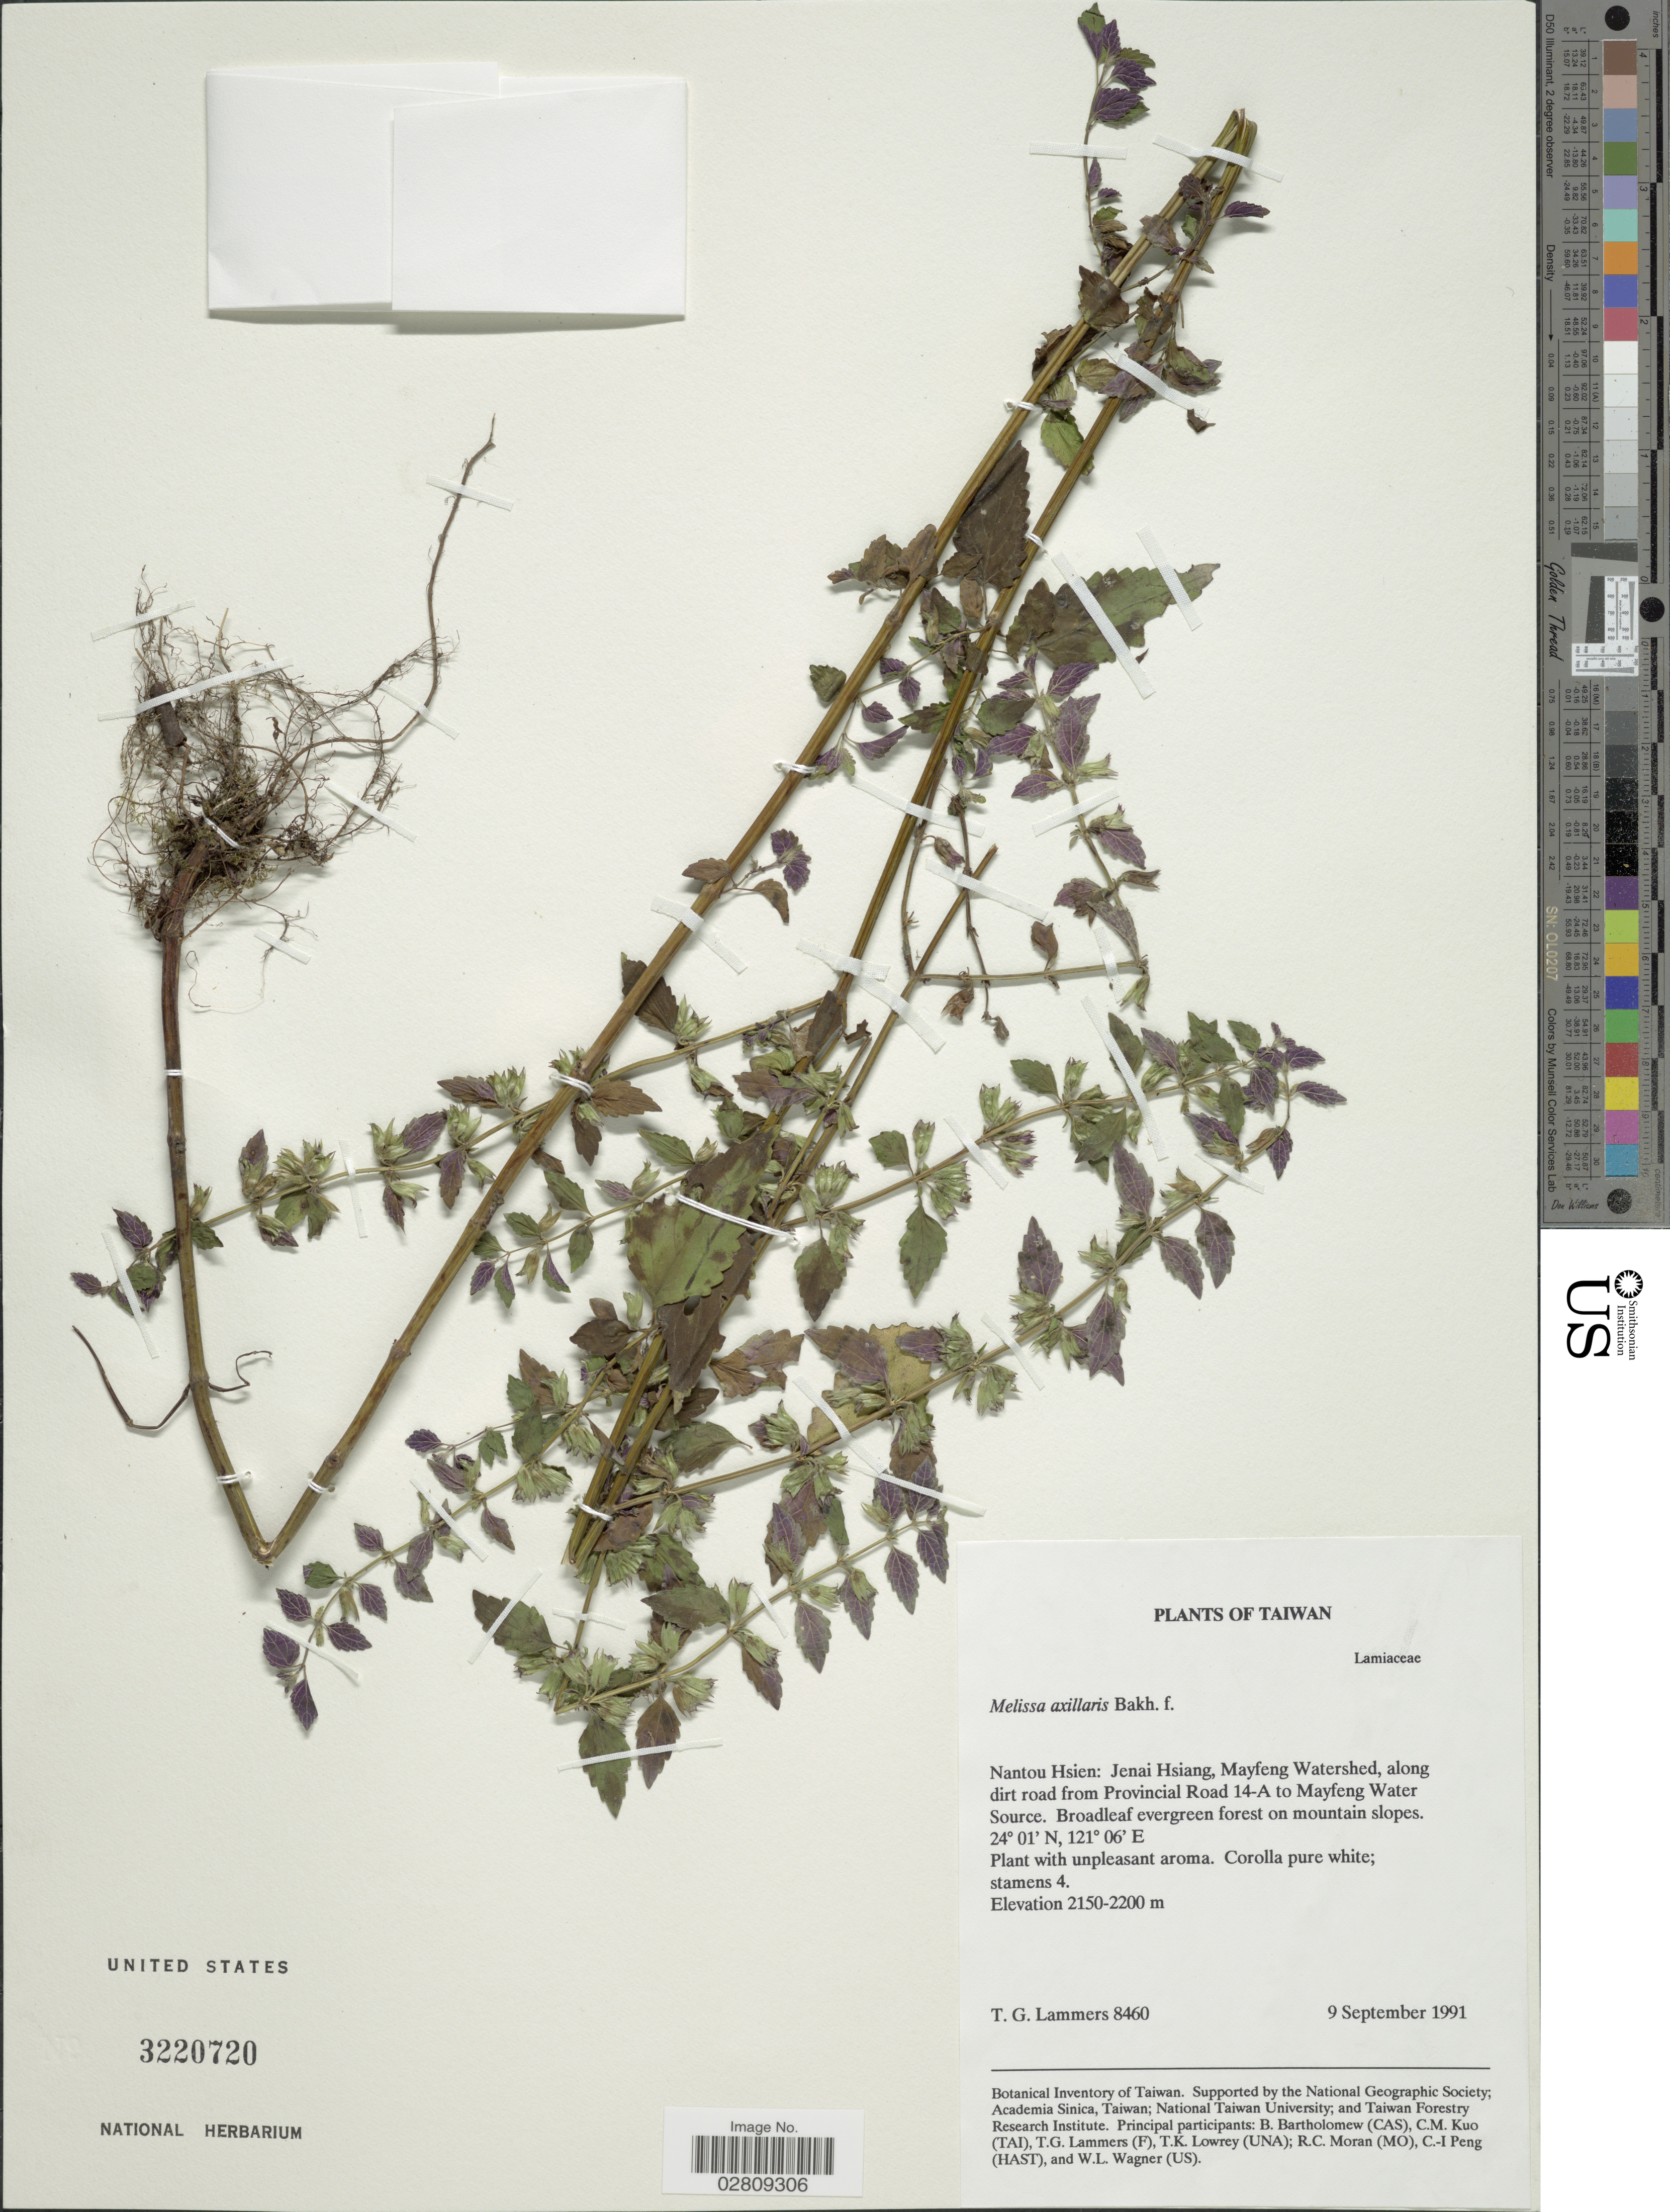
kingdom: Plantae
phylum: Tracheophyta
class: Magnoliopsida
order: Lamiales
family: Lamiaceae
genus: Melissa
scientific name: Melissa axillaris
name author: (Benth.) Bakh. f.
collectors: T. Lammers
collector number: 8460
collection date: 1991-09-09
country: Taiwan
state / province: Nantou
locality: Nantou Hsien: Jenai Hsiang, Mayfeng Watershed, along dirt road from Provincial Road 14-A to Mayfeng Water Source.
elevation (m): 2150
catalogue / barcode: US 3220720